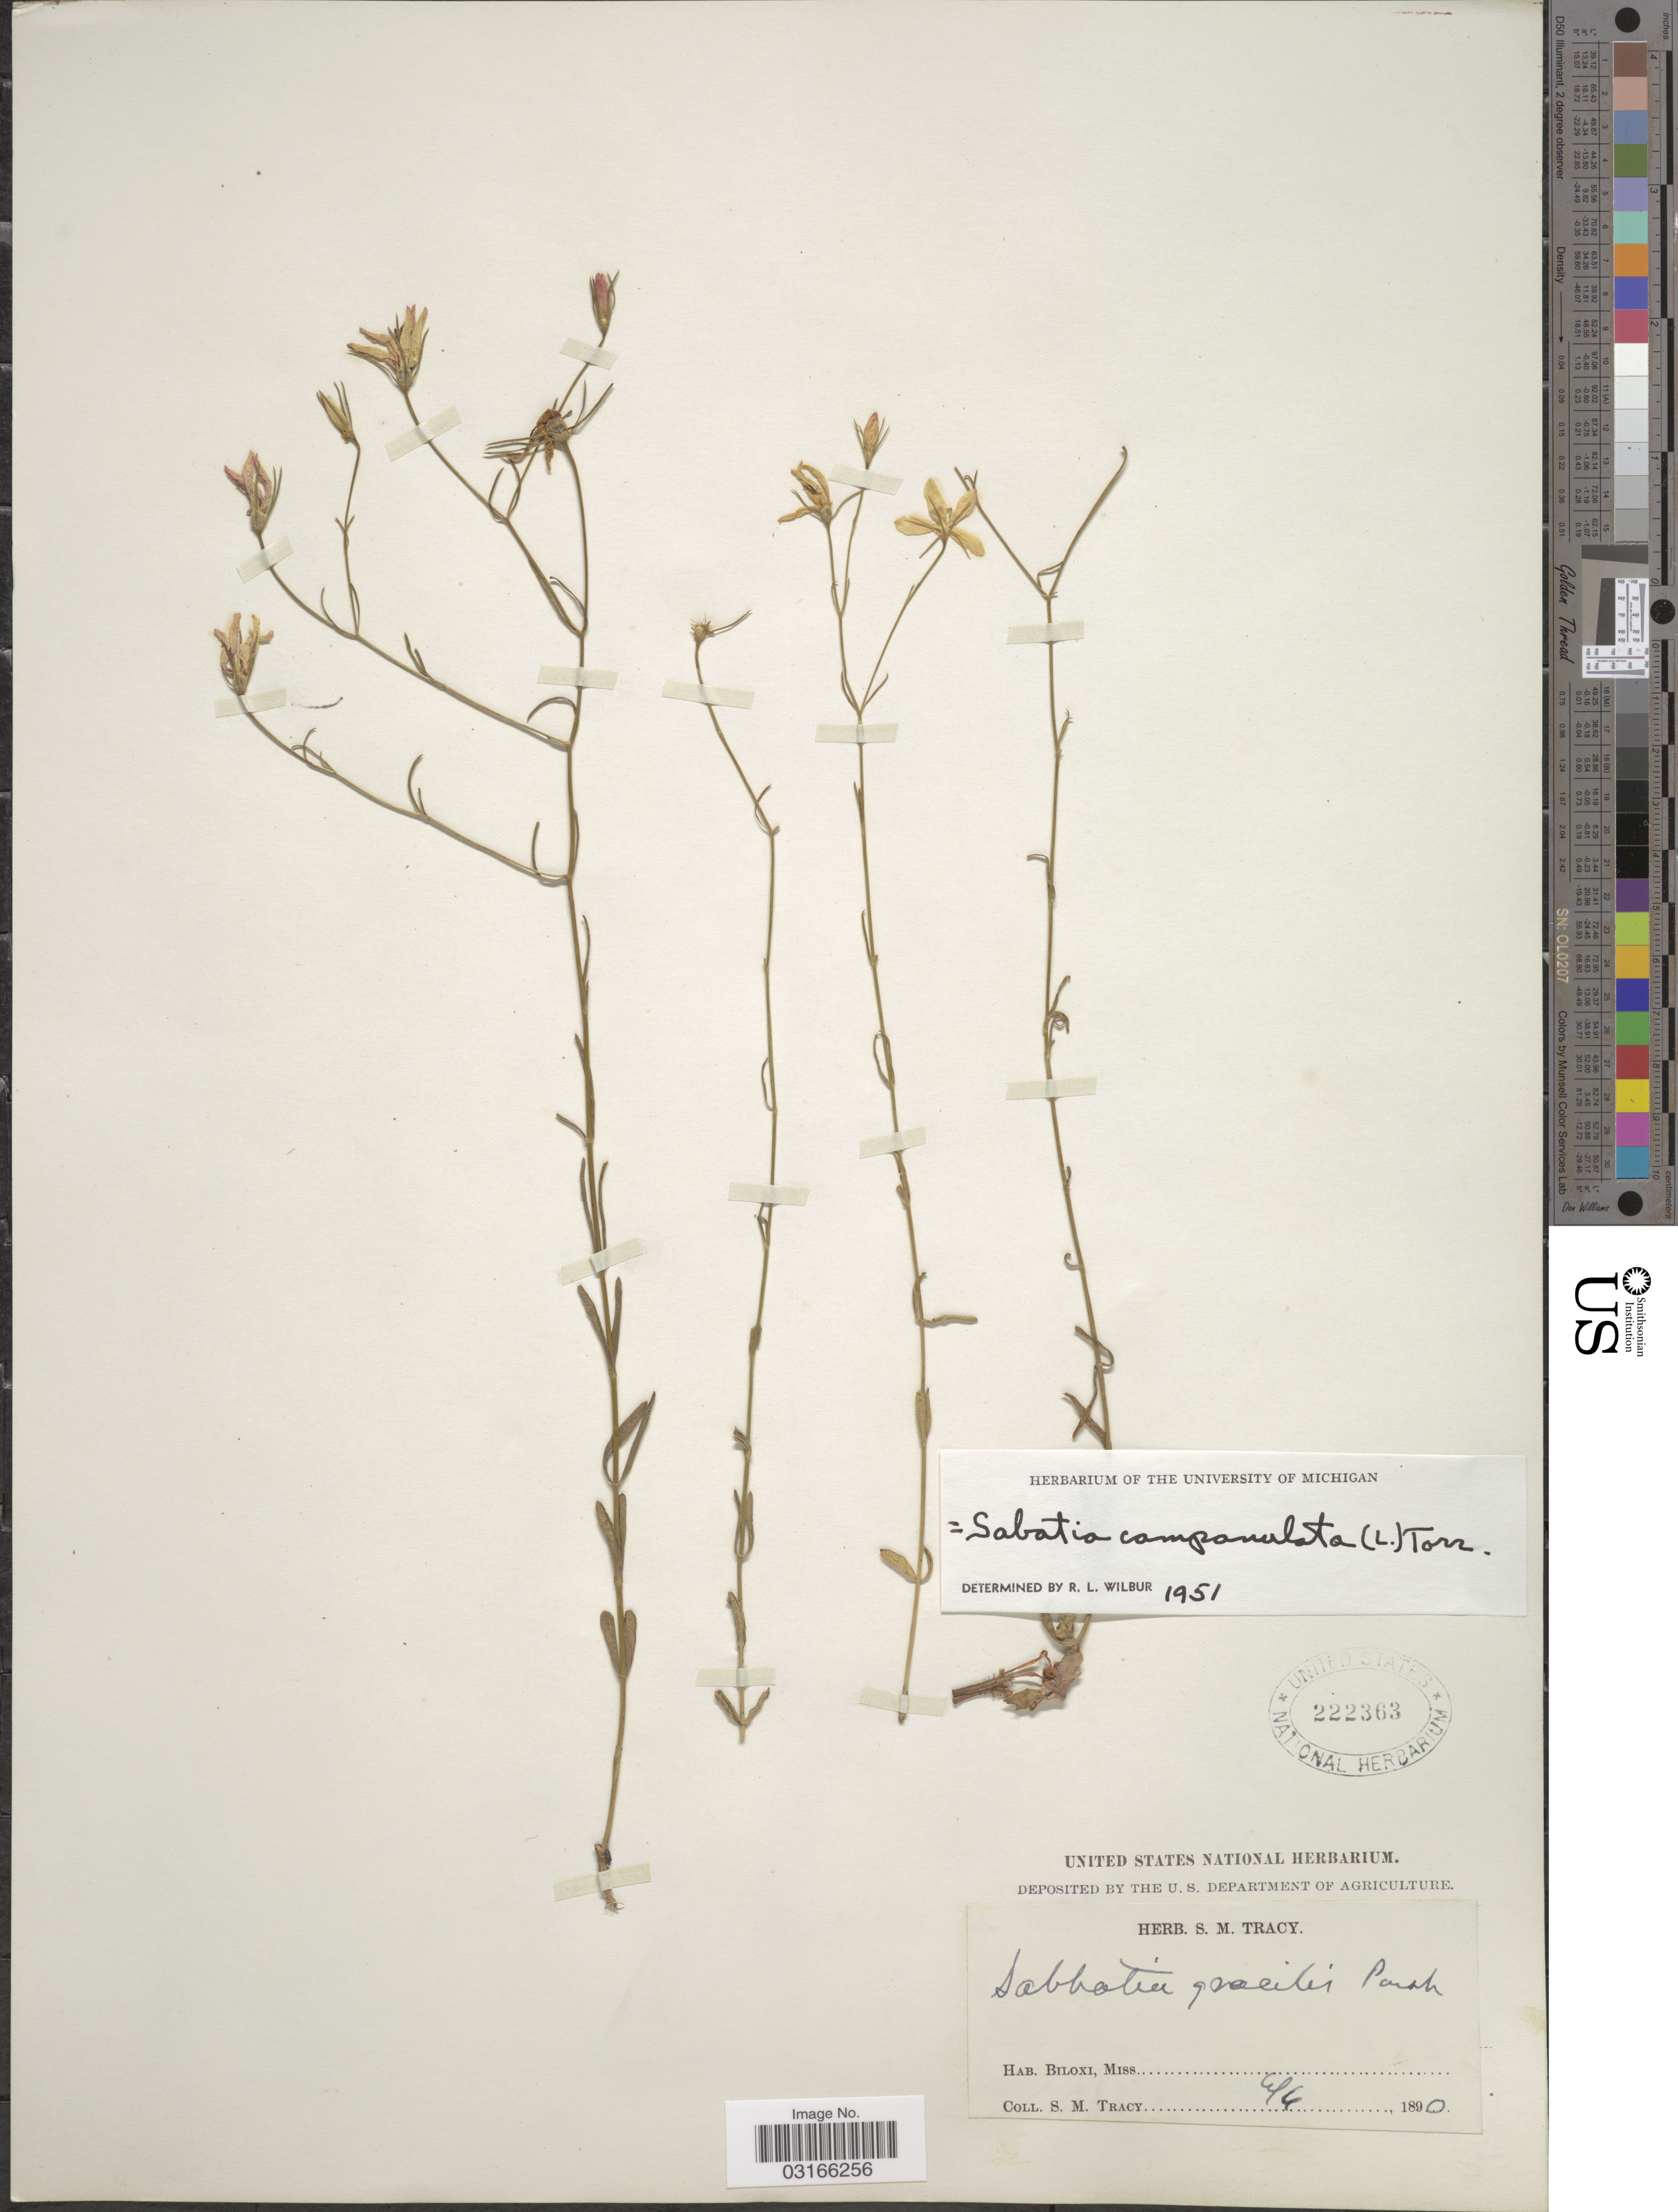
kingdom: Plantae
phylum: Tracheophyta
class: Magnoliopsida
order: Gentianales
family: Gentianaceae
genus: Sabatia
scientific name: Sabatia campanulata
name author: (L.) Torr.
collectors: S. M. Tracy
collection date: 1890-04-04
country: United States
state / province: Mississippi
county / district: Harrison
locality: Biloxi.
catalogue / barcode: US 222363